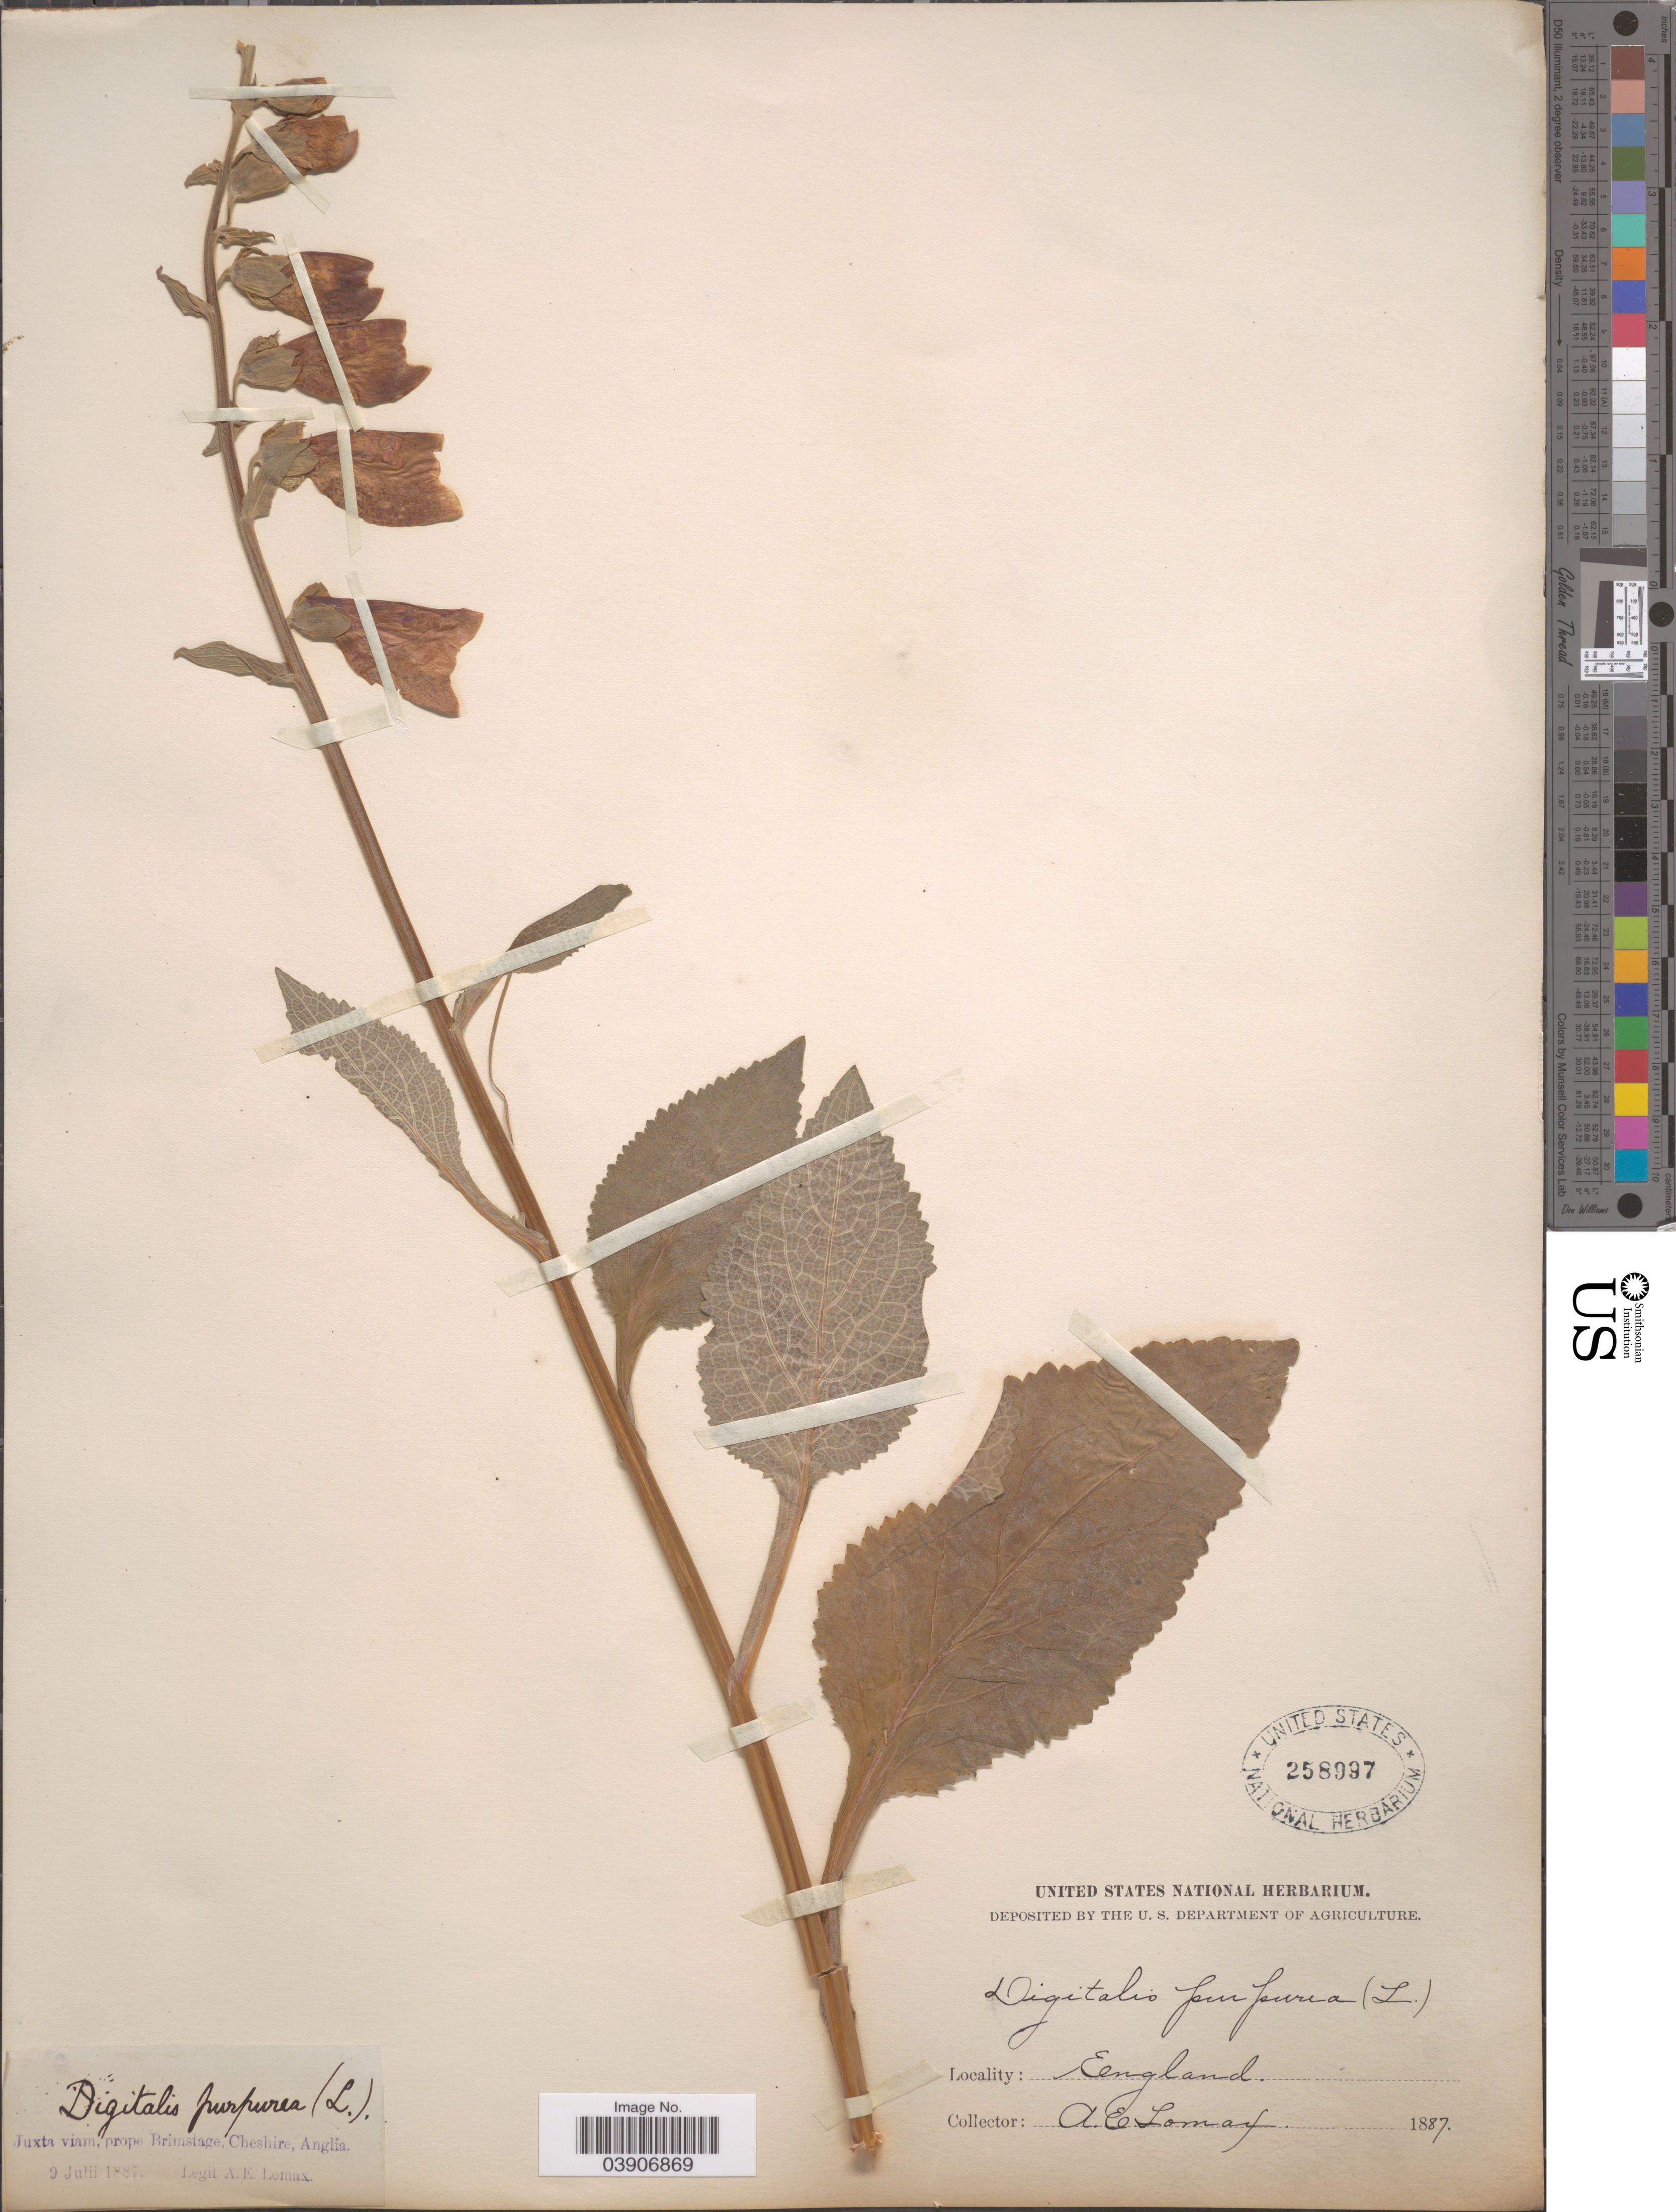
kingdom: Plantae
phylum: Tracheophyta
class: Magnoliopsida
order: Lamiales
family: Plantaginaceae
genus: Digitalis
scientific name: Digitalis purpurea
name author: L.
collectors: A. Lomax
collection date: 1887-07-09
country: United Kingdom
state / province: England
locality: Juxta viam prope Brimstage, Cheshire, Anglia.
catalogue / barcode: US 258997